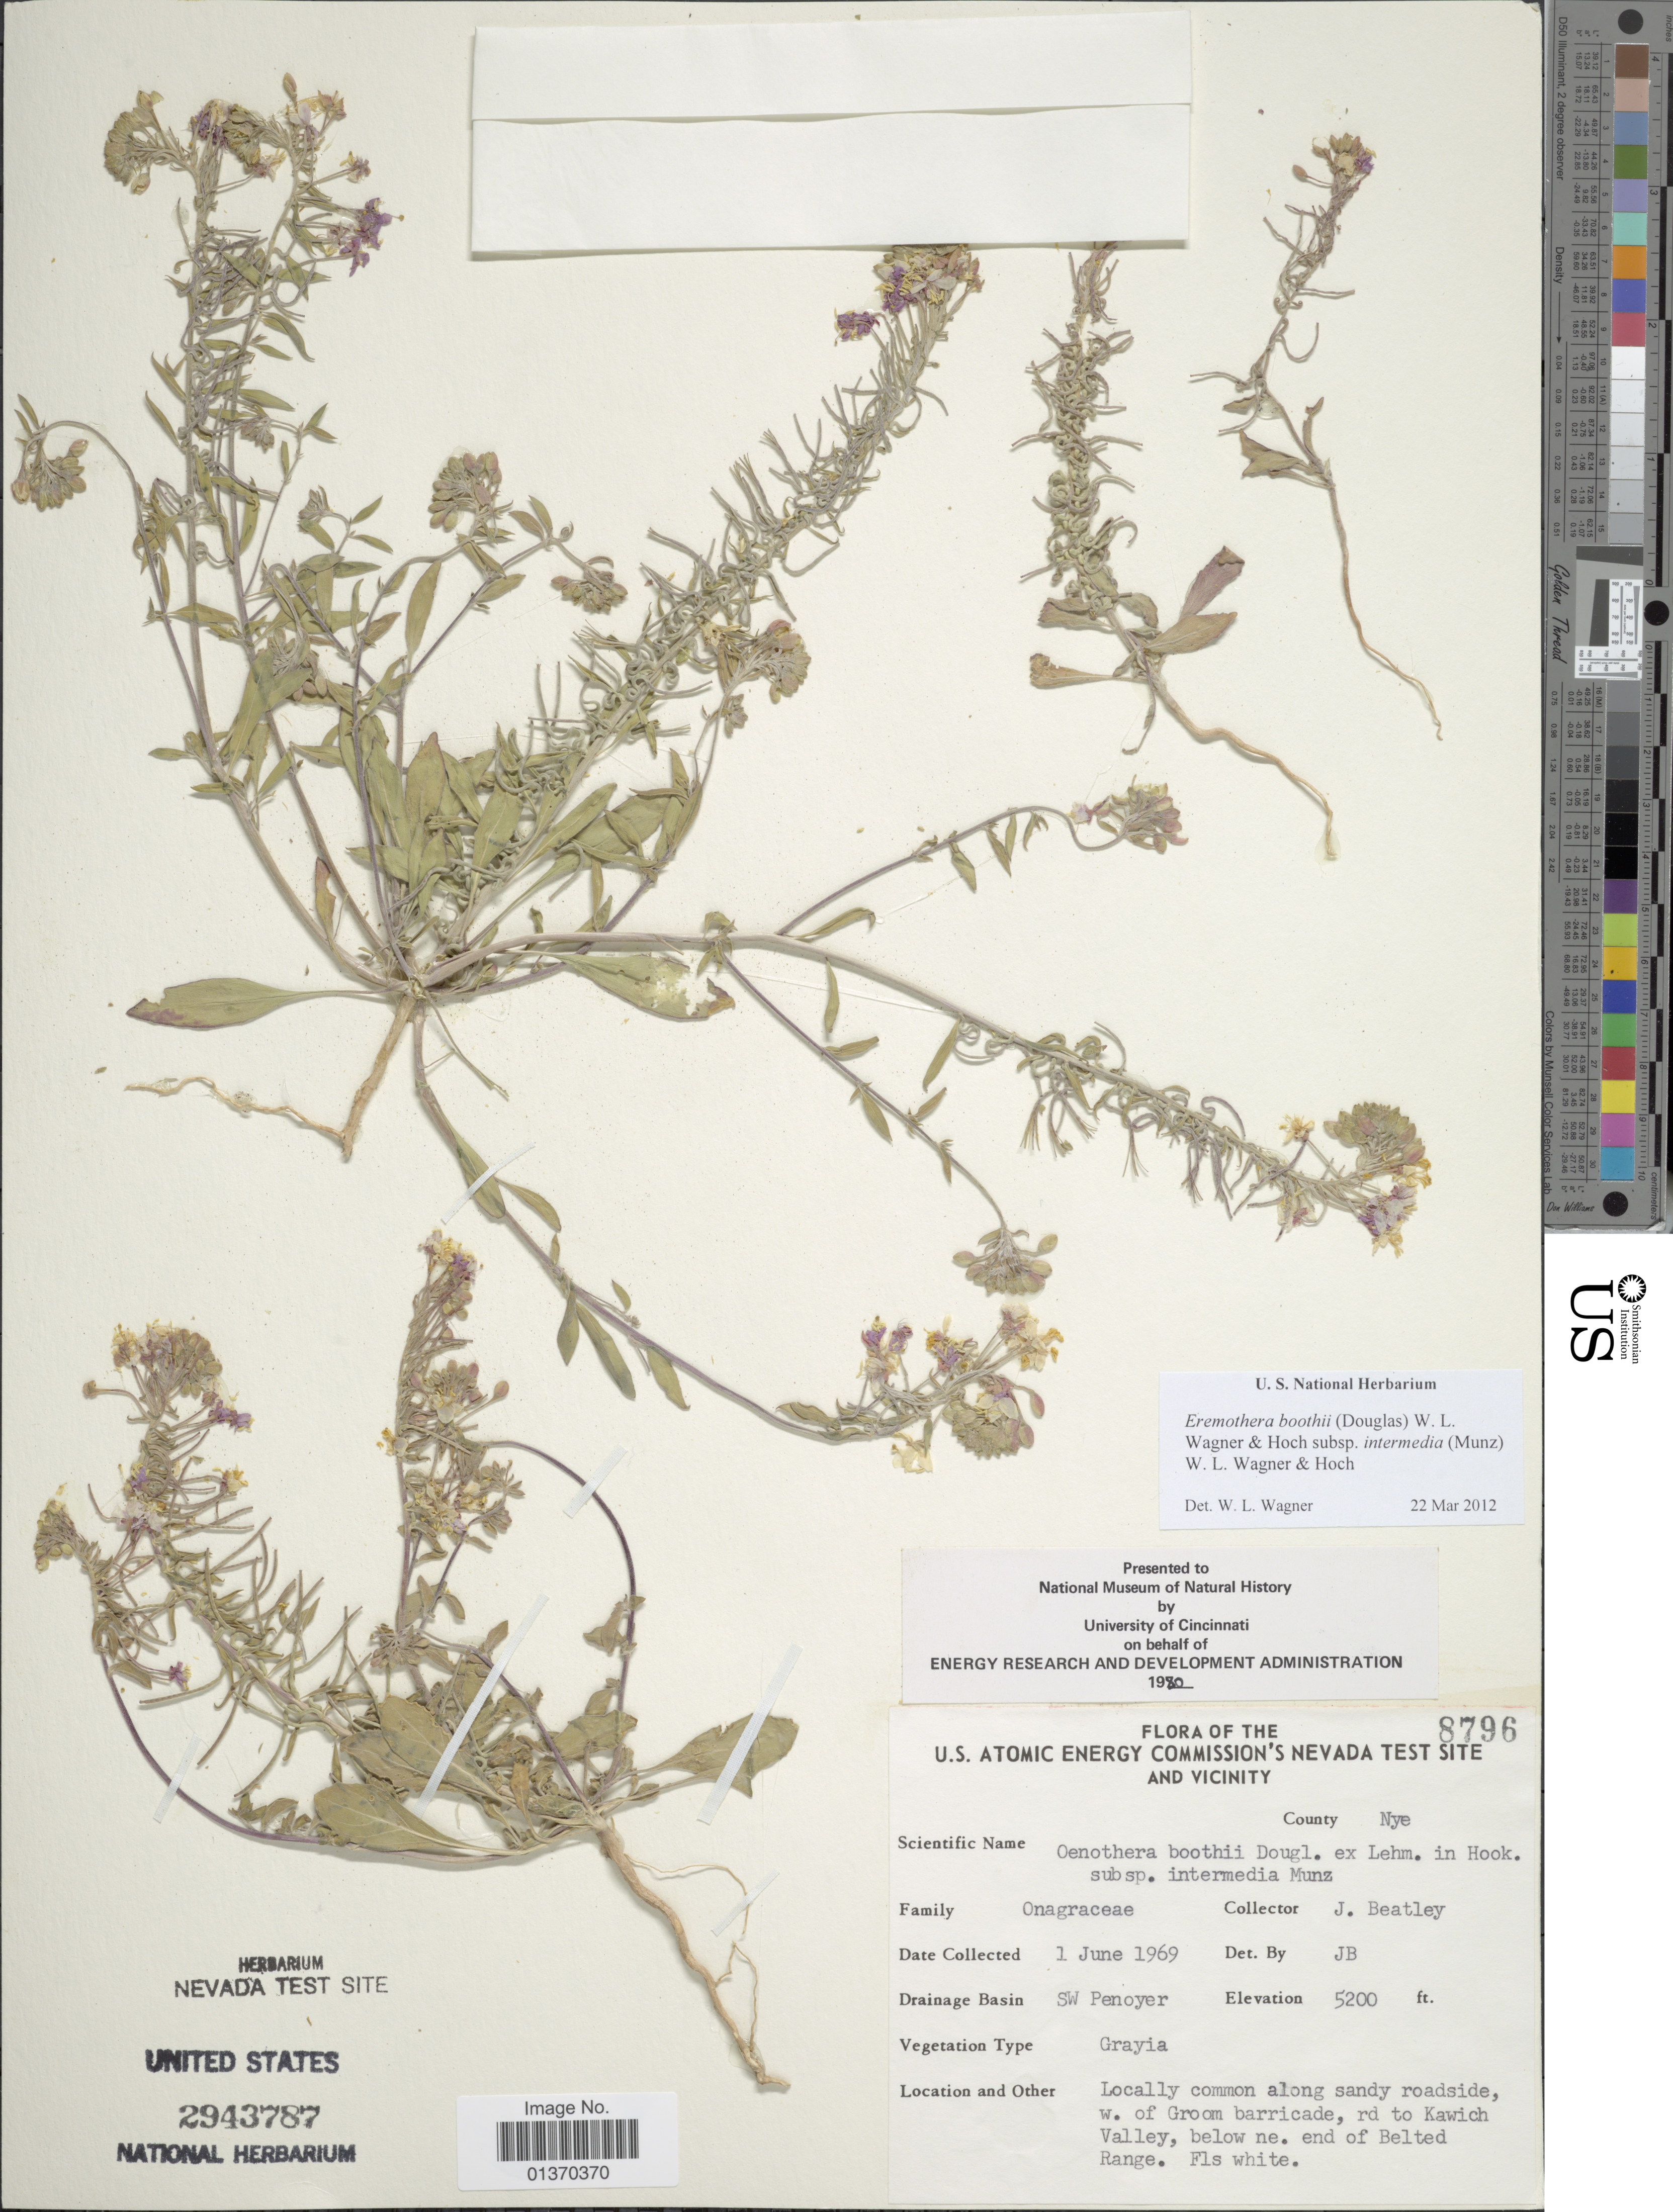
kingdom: Plantae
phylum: Tracheophyta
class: Magnoliopsida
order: Myrtales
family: Onagraceae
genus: Eremothera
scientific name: Eremothera boothii subsp. intermedia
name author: (Munz) W.L. Wagner & Hoch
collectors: J. C. Beatley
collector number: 8796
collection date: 1969-06-01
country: United States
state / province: Nevada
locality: U. S. Atomic Energy Commission's Nevada Test Site and Vicinity, SW Penoyer, w. of Groom barricade, rd to Kawich Valley, below ne. end of Belted Range. County Nye.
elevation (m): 1585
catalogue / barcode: US 2943787